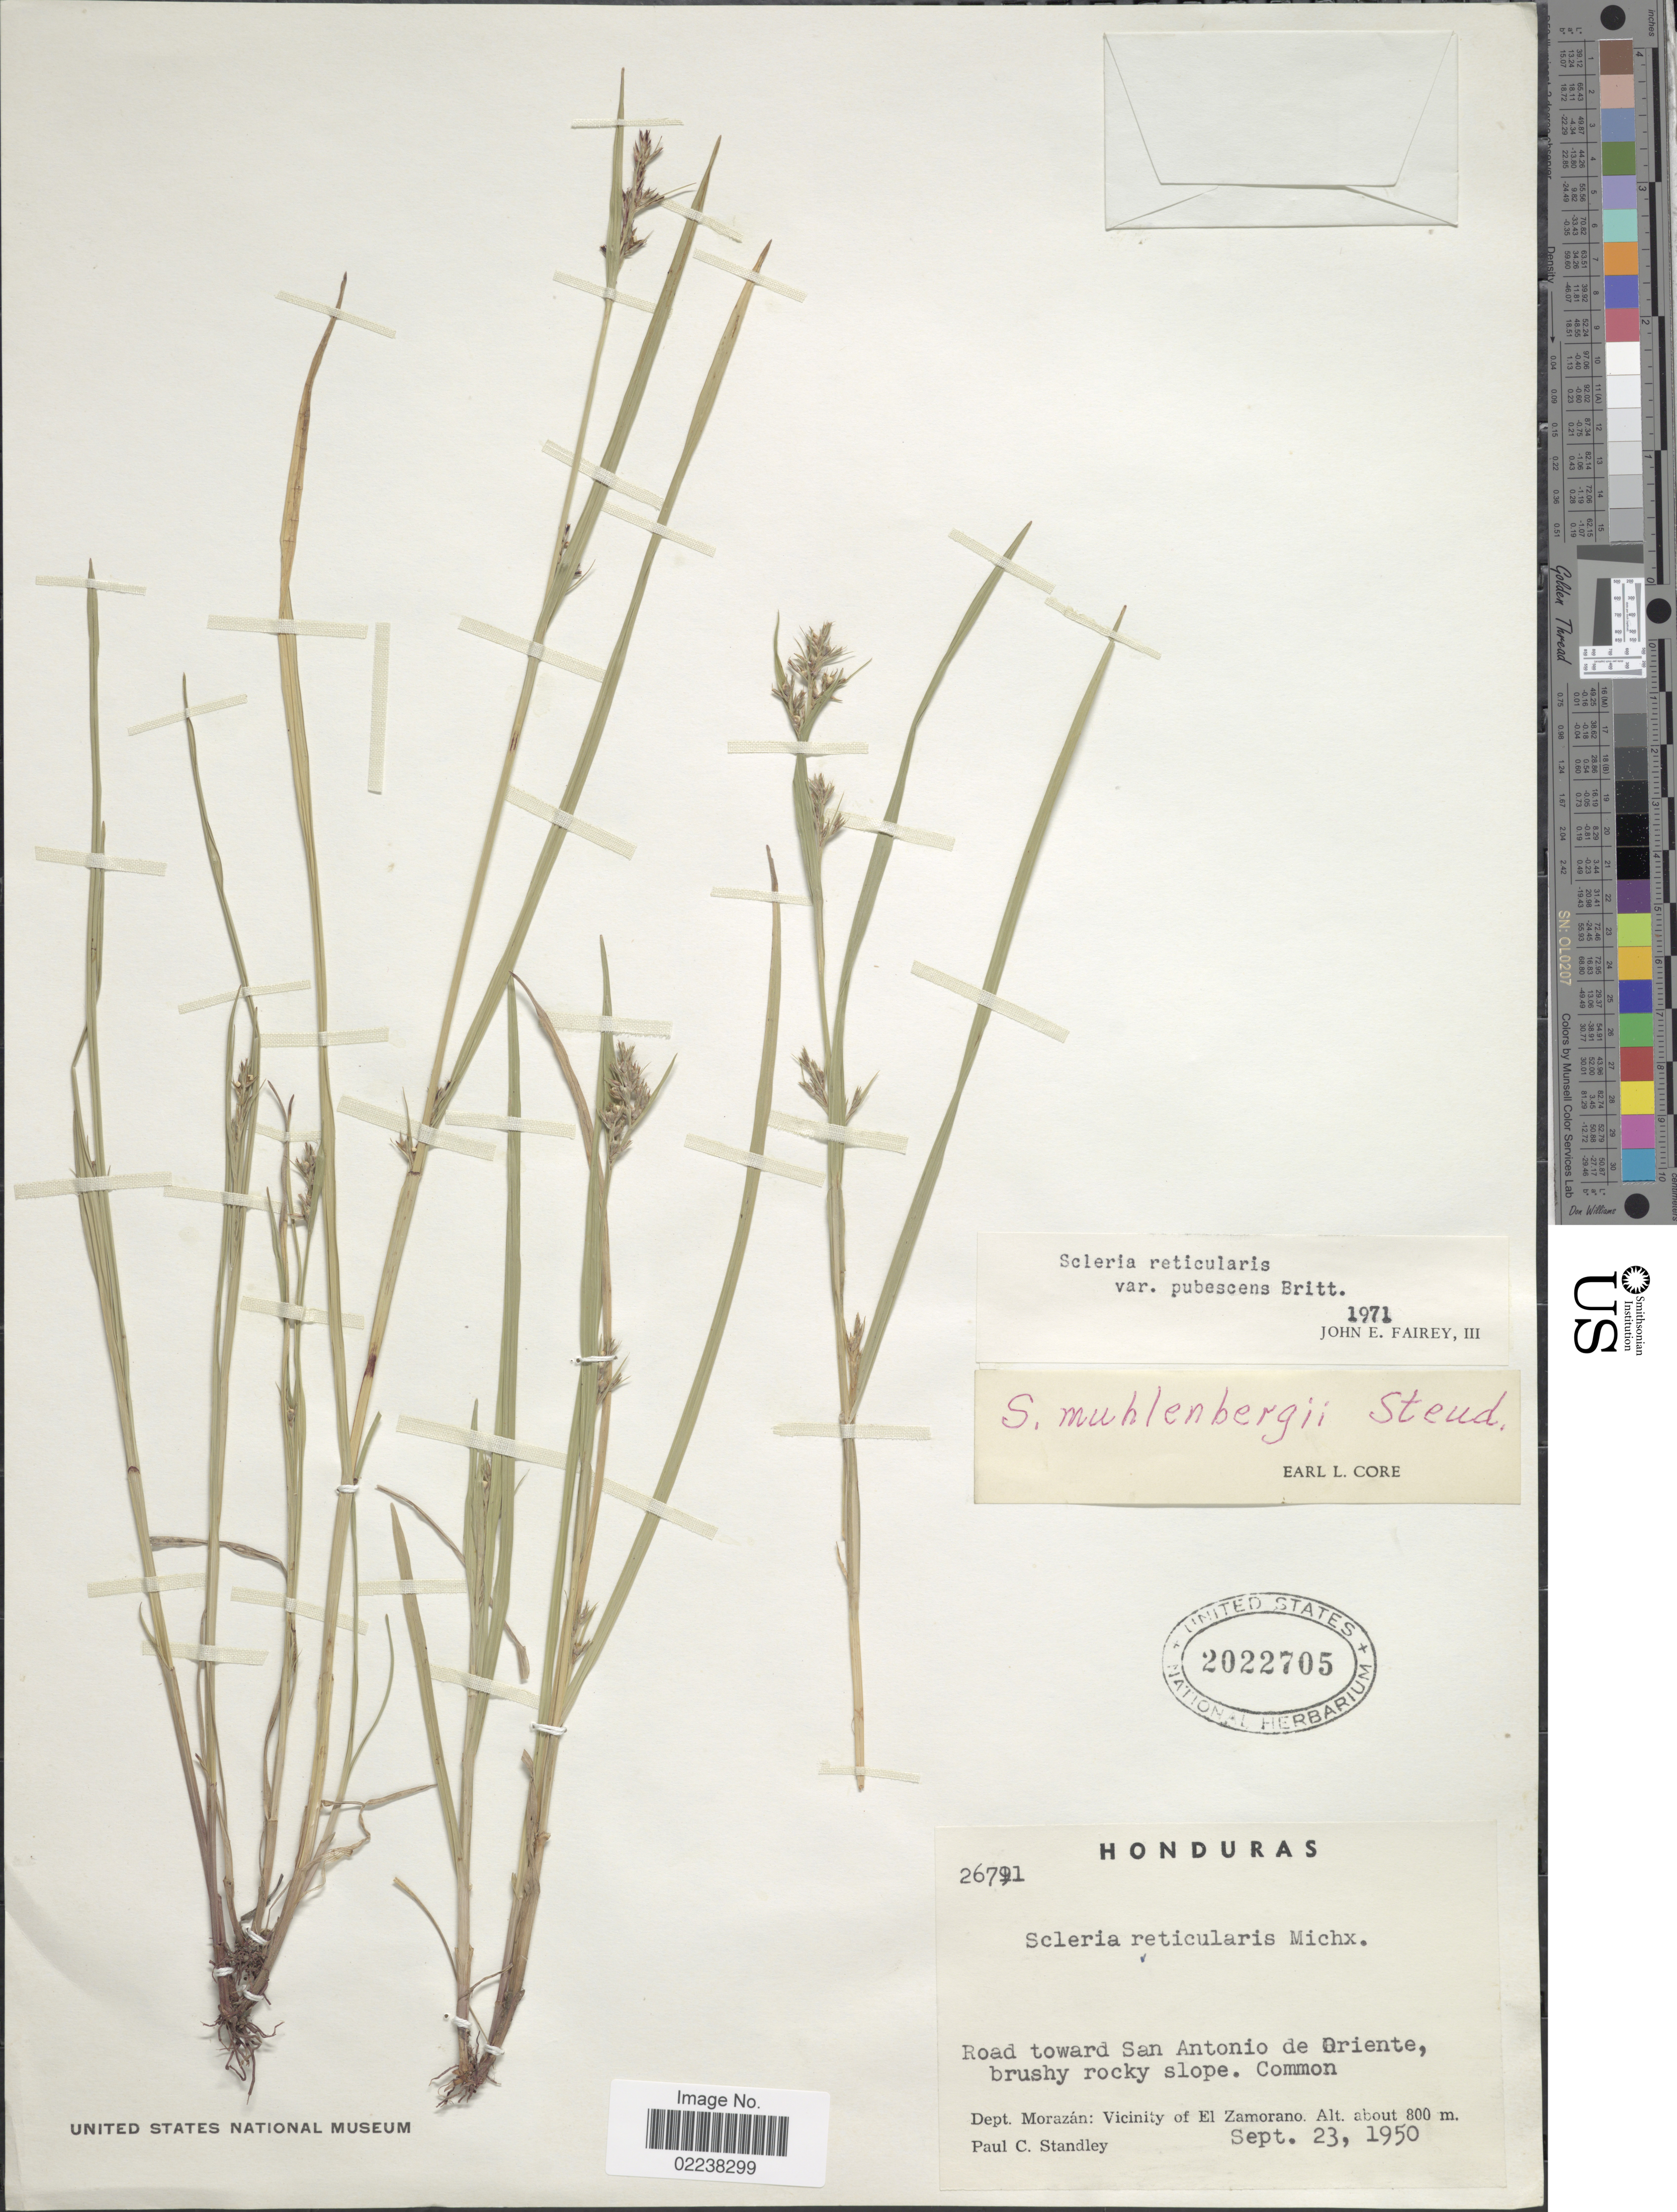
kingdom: Plantae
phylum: Tracheophyta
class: Liliopsida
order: Poales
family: Cyperaceae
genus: Scleria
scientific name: Scleria muehlenbergii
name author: Steud.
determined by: Strong, Mark T., (BOT), Smithsonian Institution - National Museum of Natural History (UNITED STATES)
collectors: P. C. Standley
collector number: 26791*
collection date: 1950-09-23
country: Honduras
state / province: Fco. Morazán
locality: Road toward San Antonio de Oriente, Dept. Morazan: Vicinity of El Zamorano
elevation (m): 800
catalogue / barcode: US 2022705